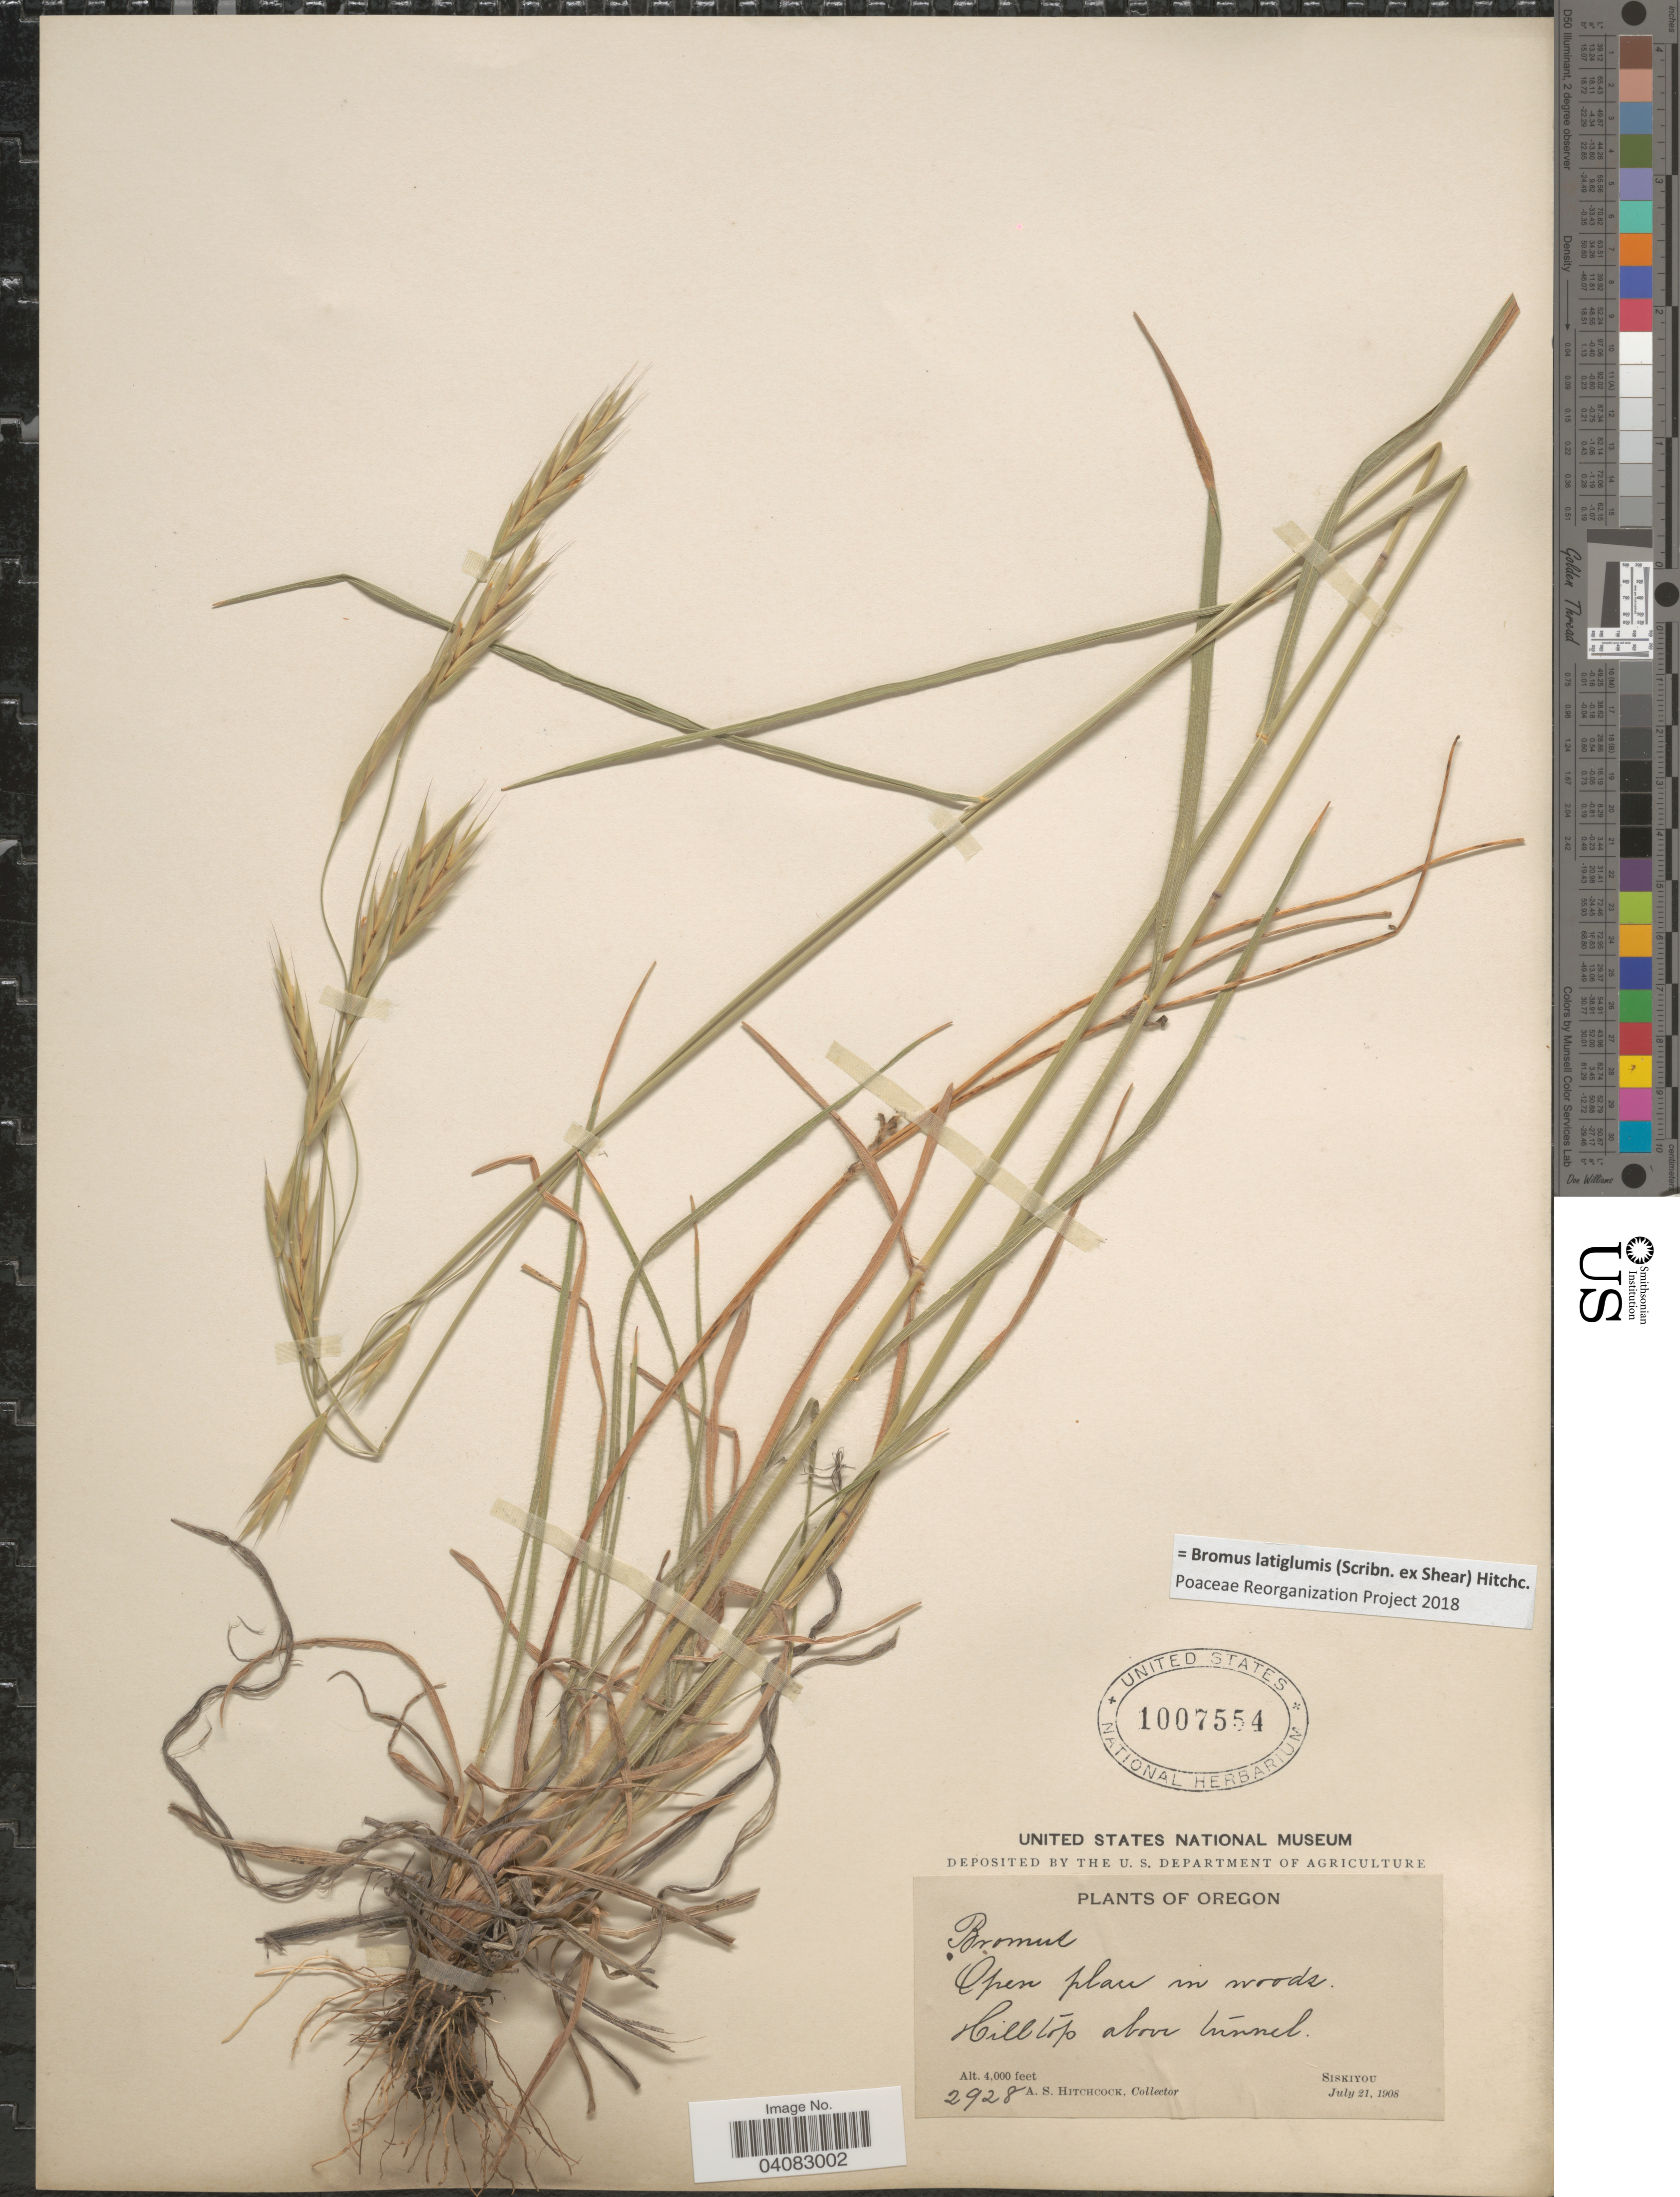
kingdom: Plantae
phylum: Tracheophyta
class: Liliopsida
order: Poales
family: Poaceae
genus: Bromus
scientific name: Bromus latiglumis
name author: (Scribn. ex Shear) Hitchc.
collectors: A. S. Hitchcock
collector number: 2928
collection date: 1908-07-21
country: United States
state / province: Oregon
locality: Open place in woods. Hilltop above tunnel. Siskiyou.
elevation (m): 1219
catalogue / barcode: US 1007554